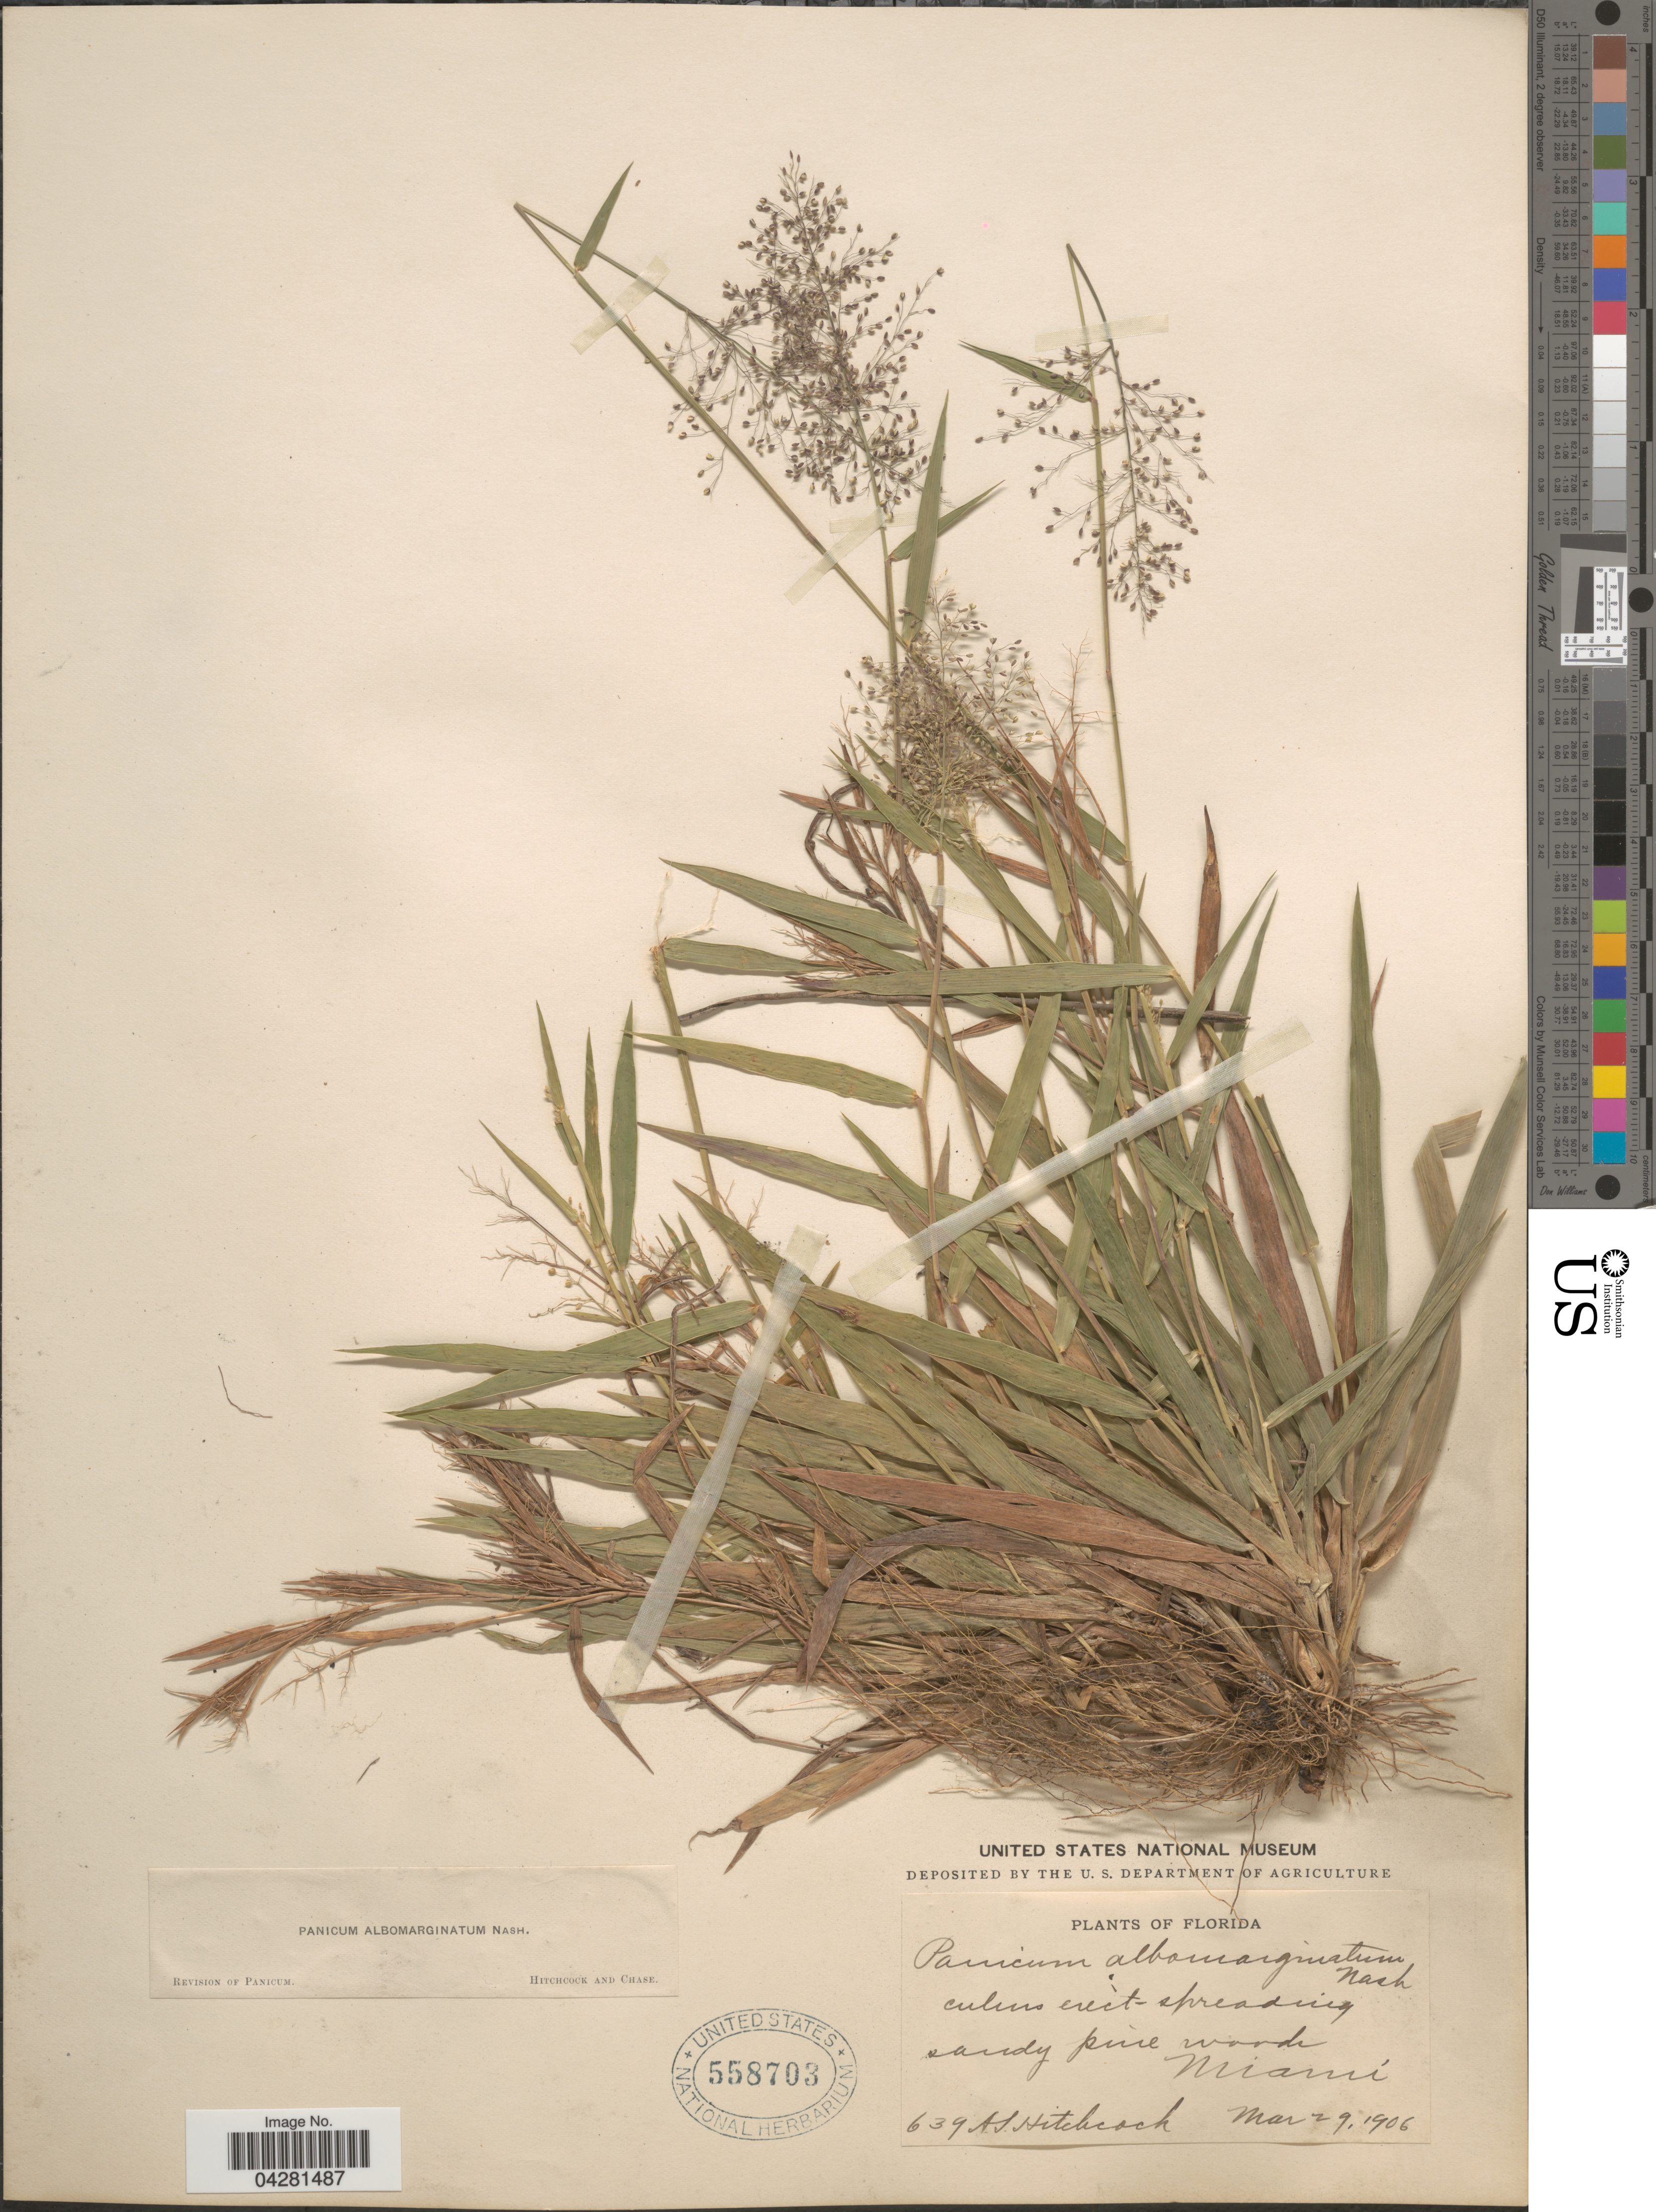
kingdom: Plantae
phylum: Tracheophyta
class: Liliopsida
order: Poales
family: Poaceae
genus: Dichanthelium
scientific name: Dichanthelium dichotomum var. unciphyllum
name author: (Trin.) Davidse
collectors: A. S. Hitchcock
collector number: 639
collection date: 1906-03-29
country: United States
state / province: Florida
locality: Sandy pine woods. Miami.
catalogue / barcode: US 558703